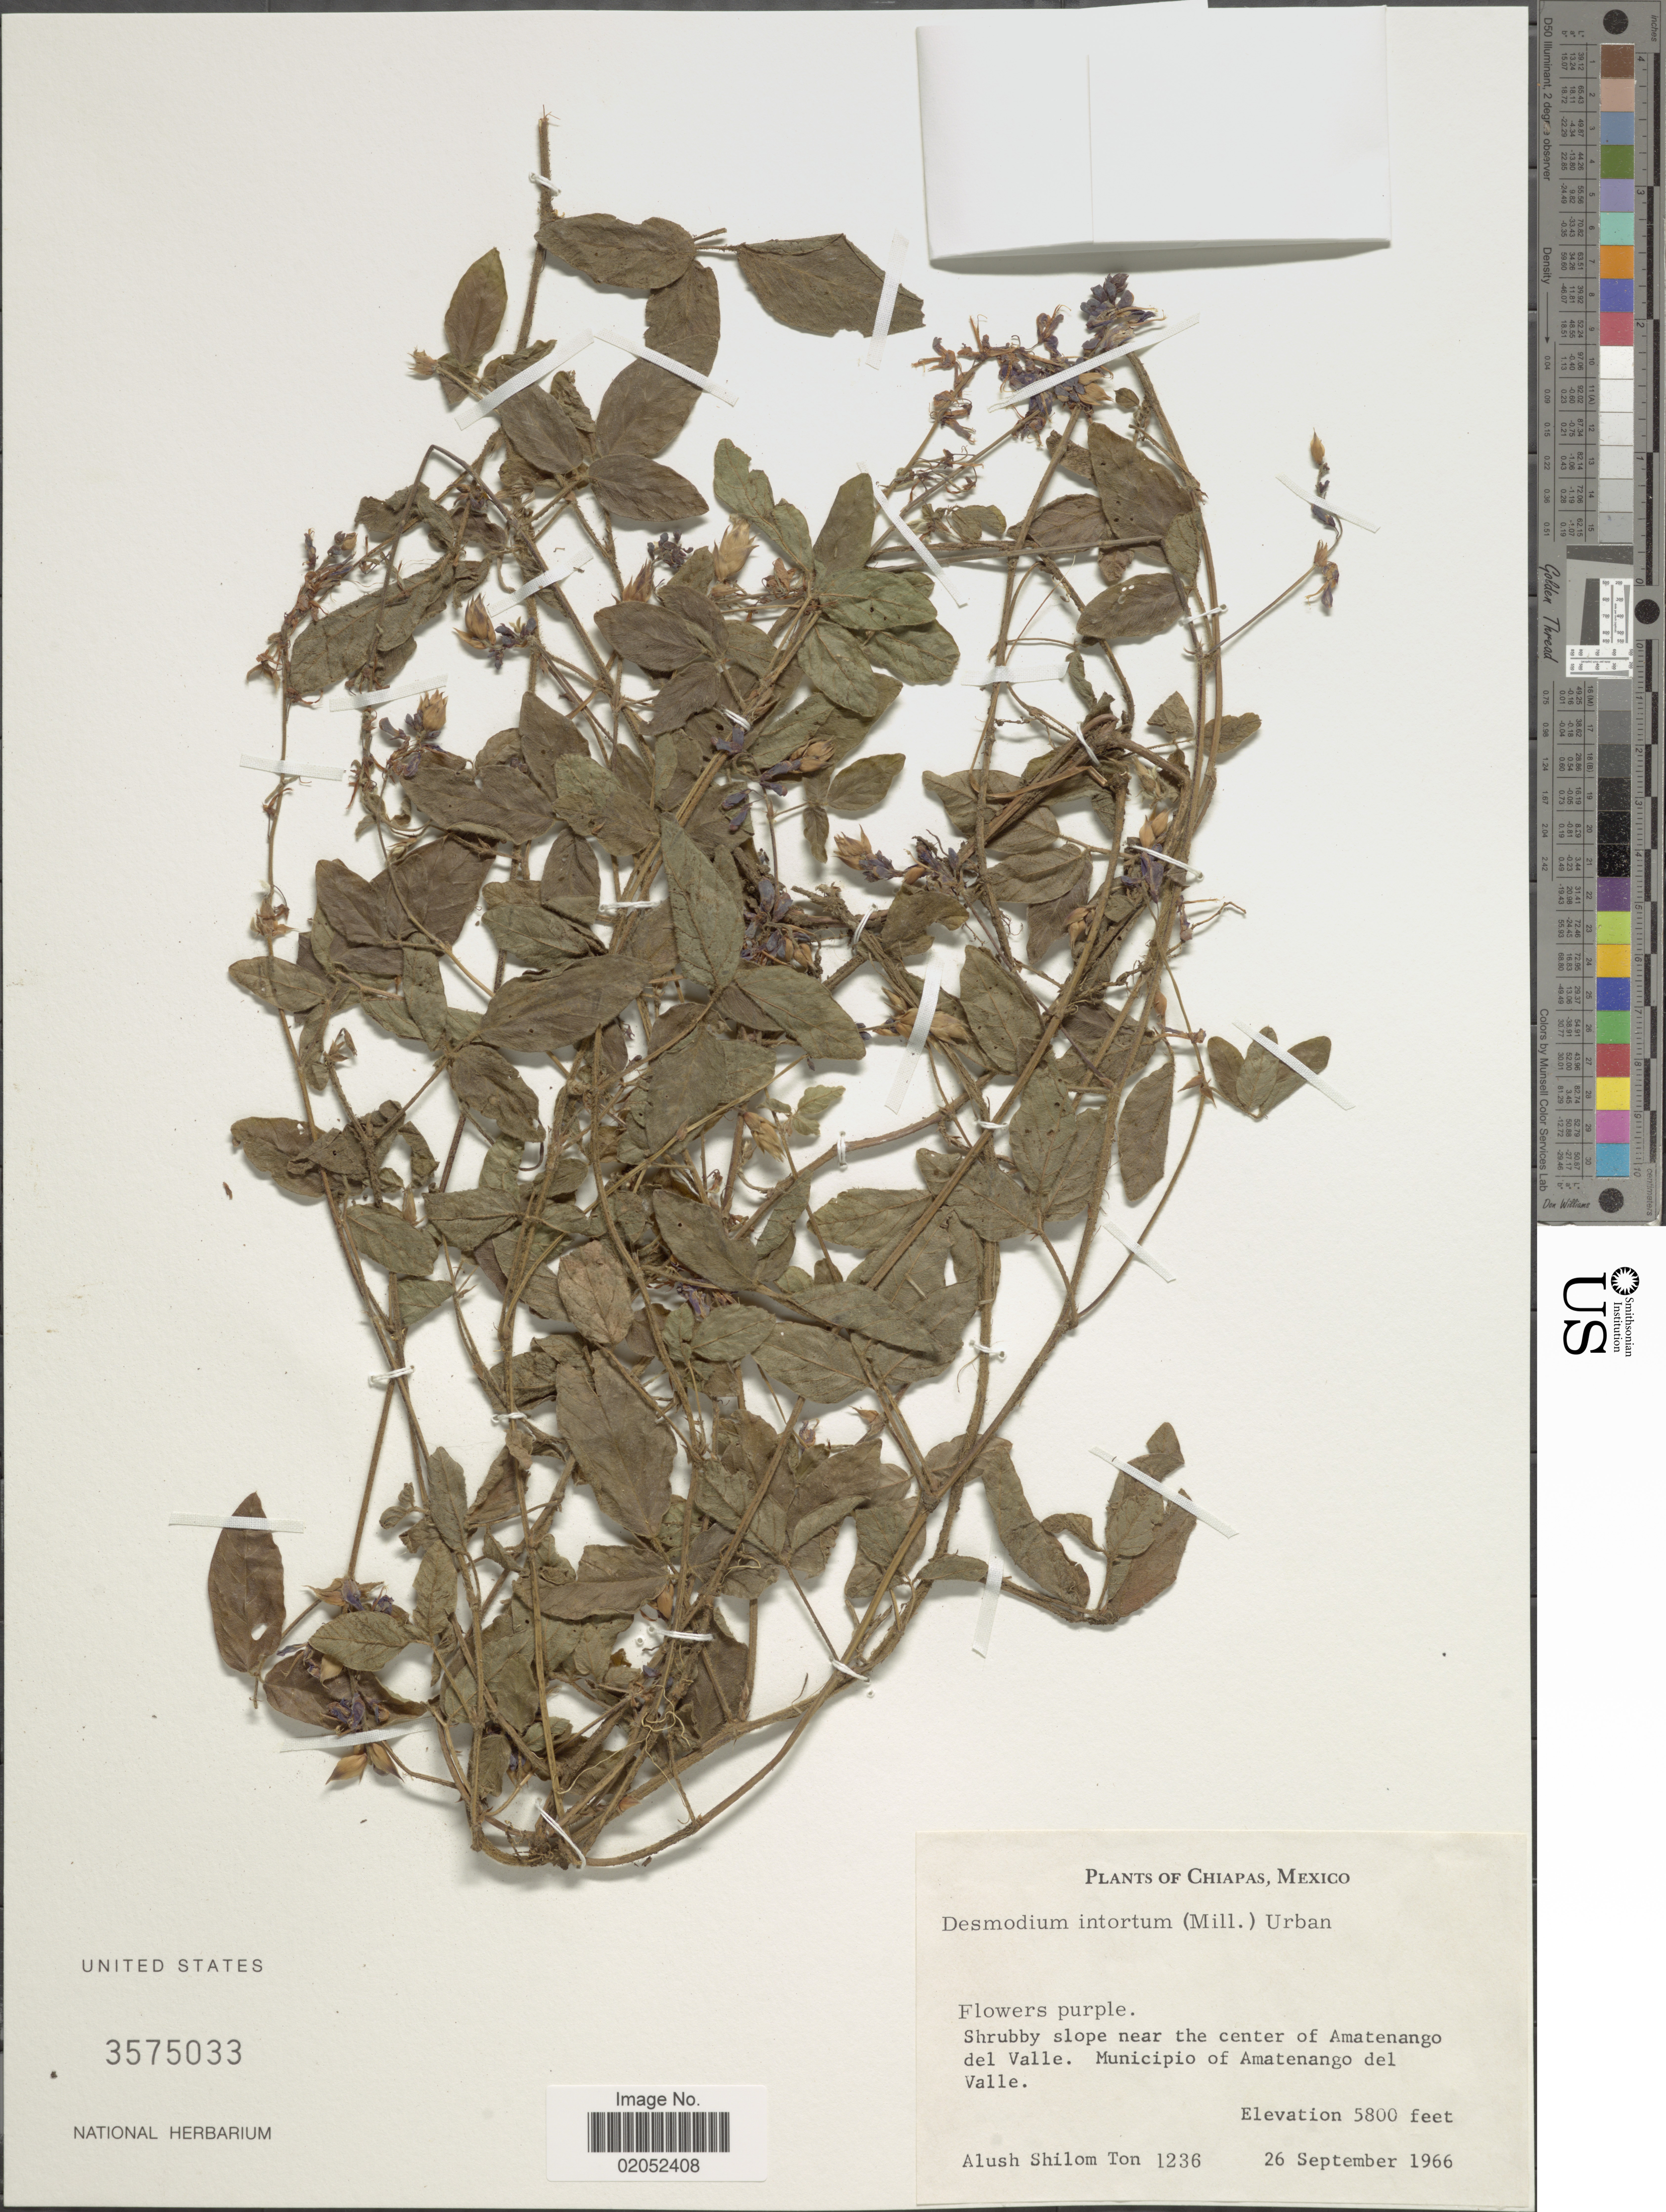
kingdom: Plantae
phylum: Tracheophyta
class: Magnoliopsida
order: Fabales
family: Fabaceae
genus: Desmodium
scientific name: Desmodium intortum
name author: (Mill.) Urb.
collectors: A. S. Ton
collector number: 1236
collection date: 1966-09-26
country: Mexico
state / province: Chiapas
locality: Chiapas, Shrubby slope near the center of Amatenango del Valle. Municpio of Amatenango del Valle.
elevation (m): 1768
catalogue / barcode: US 3575033